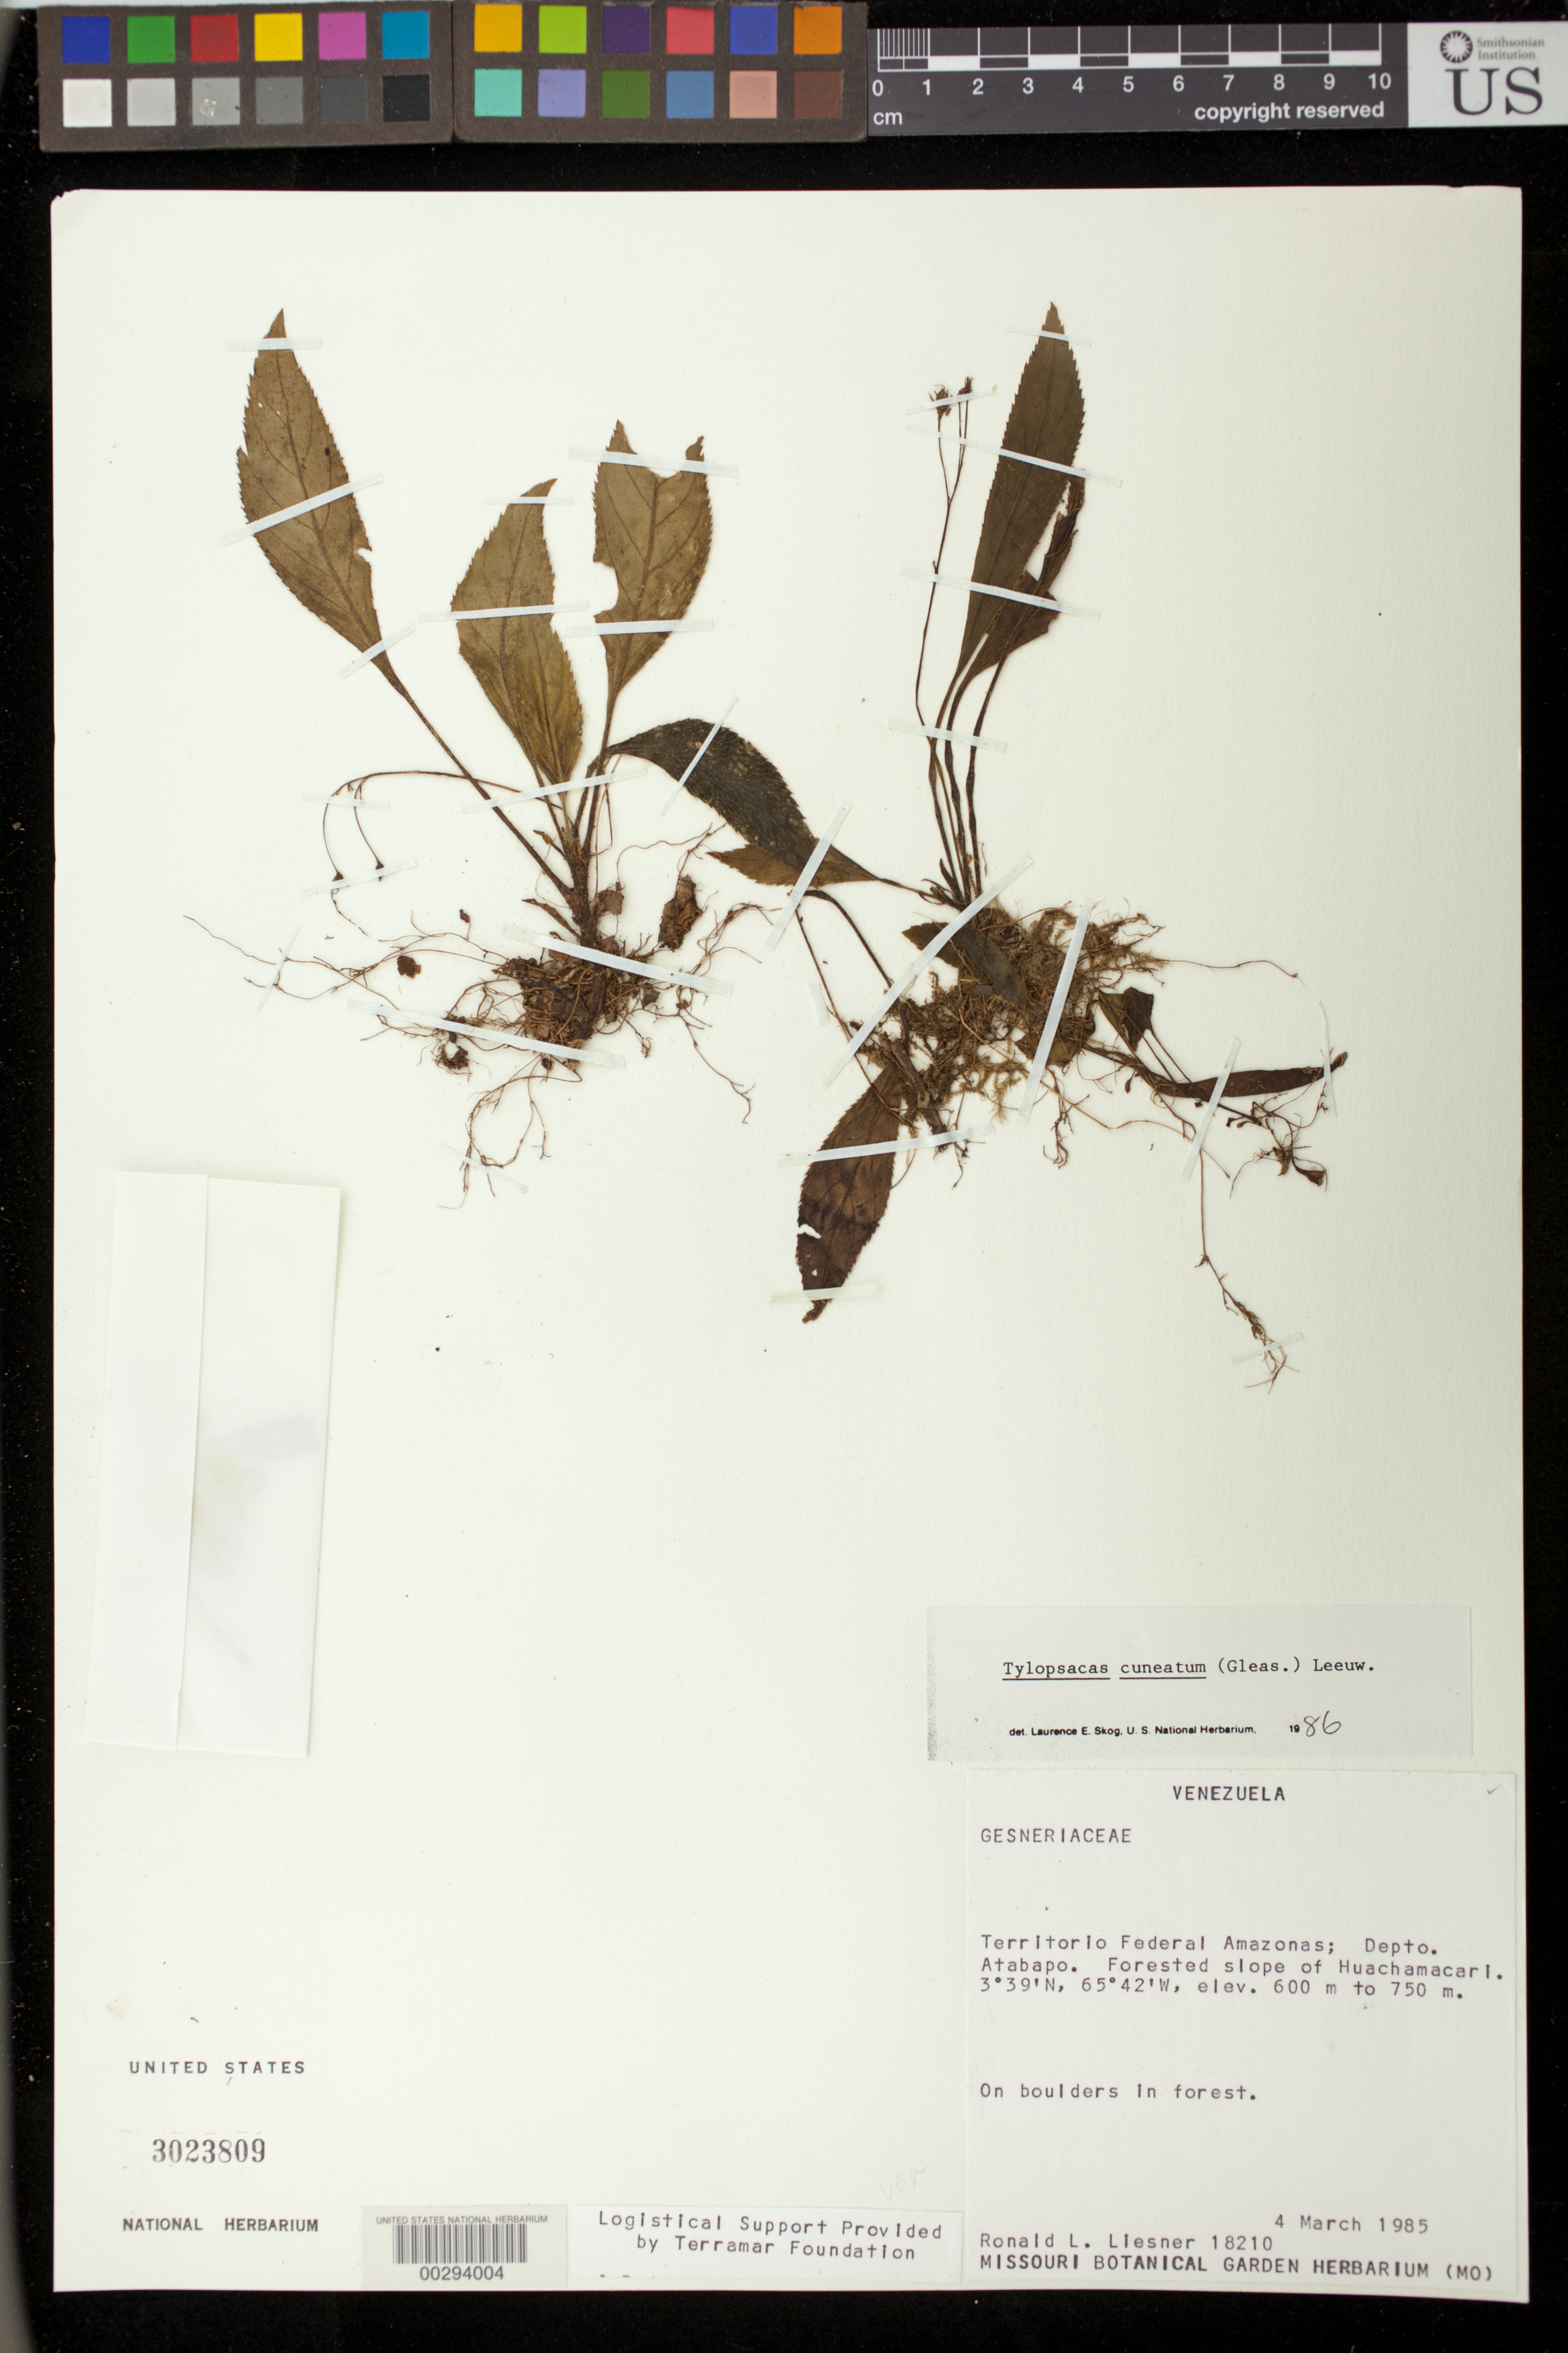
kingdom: Plantae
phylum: Tracheophyta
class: Magnoliopsida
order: Lamiales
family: Gesneriaceae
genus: Tylopsacas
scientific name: Tylopsacas cuneata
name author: (Gleason) Leeuwenb.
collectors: R. L. Liesner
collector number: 18210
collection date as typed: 04 Mar 1985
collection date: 1985-03-04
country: Venezuela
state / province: Amazonas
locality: Atabapo Dept., Huachamacari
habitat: Forested slope; on boulders in forest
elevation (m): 600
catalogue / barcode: US 3023809